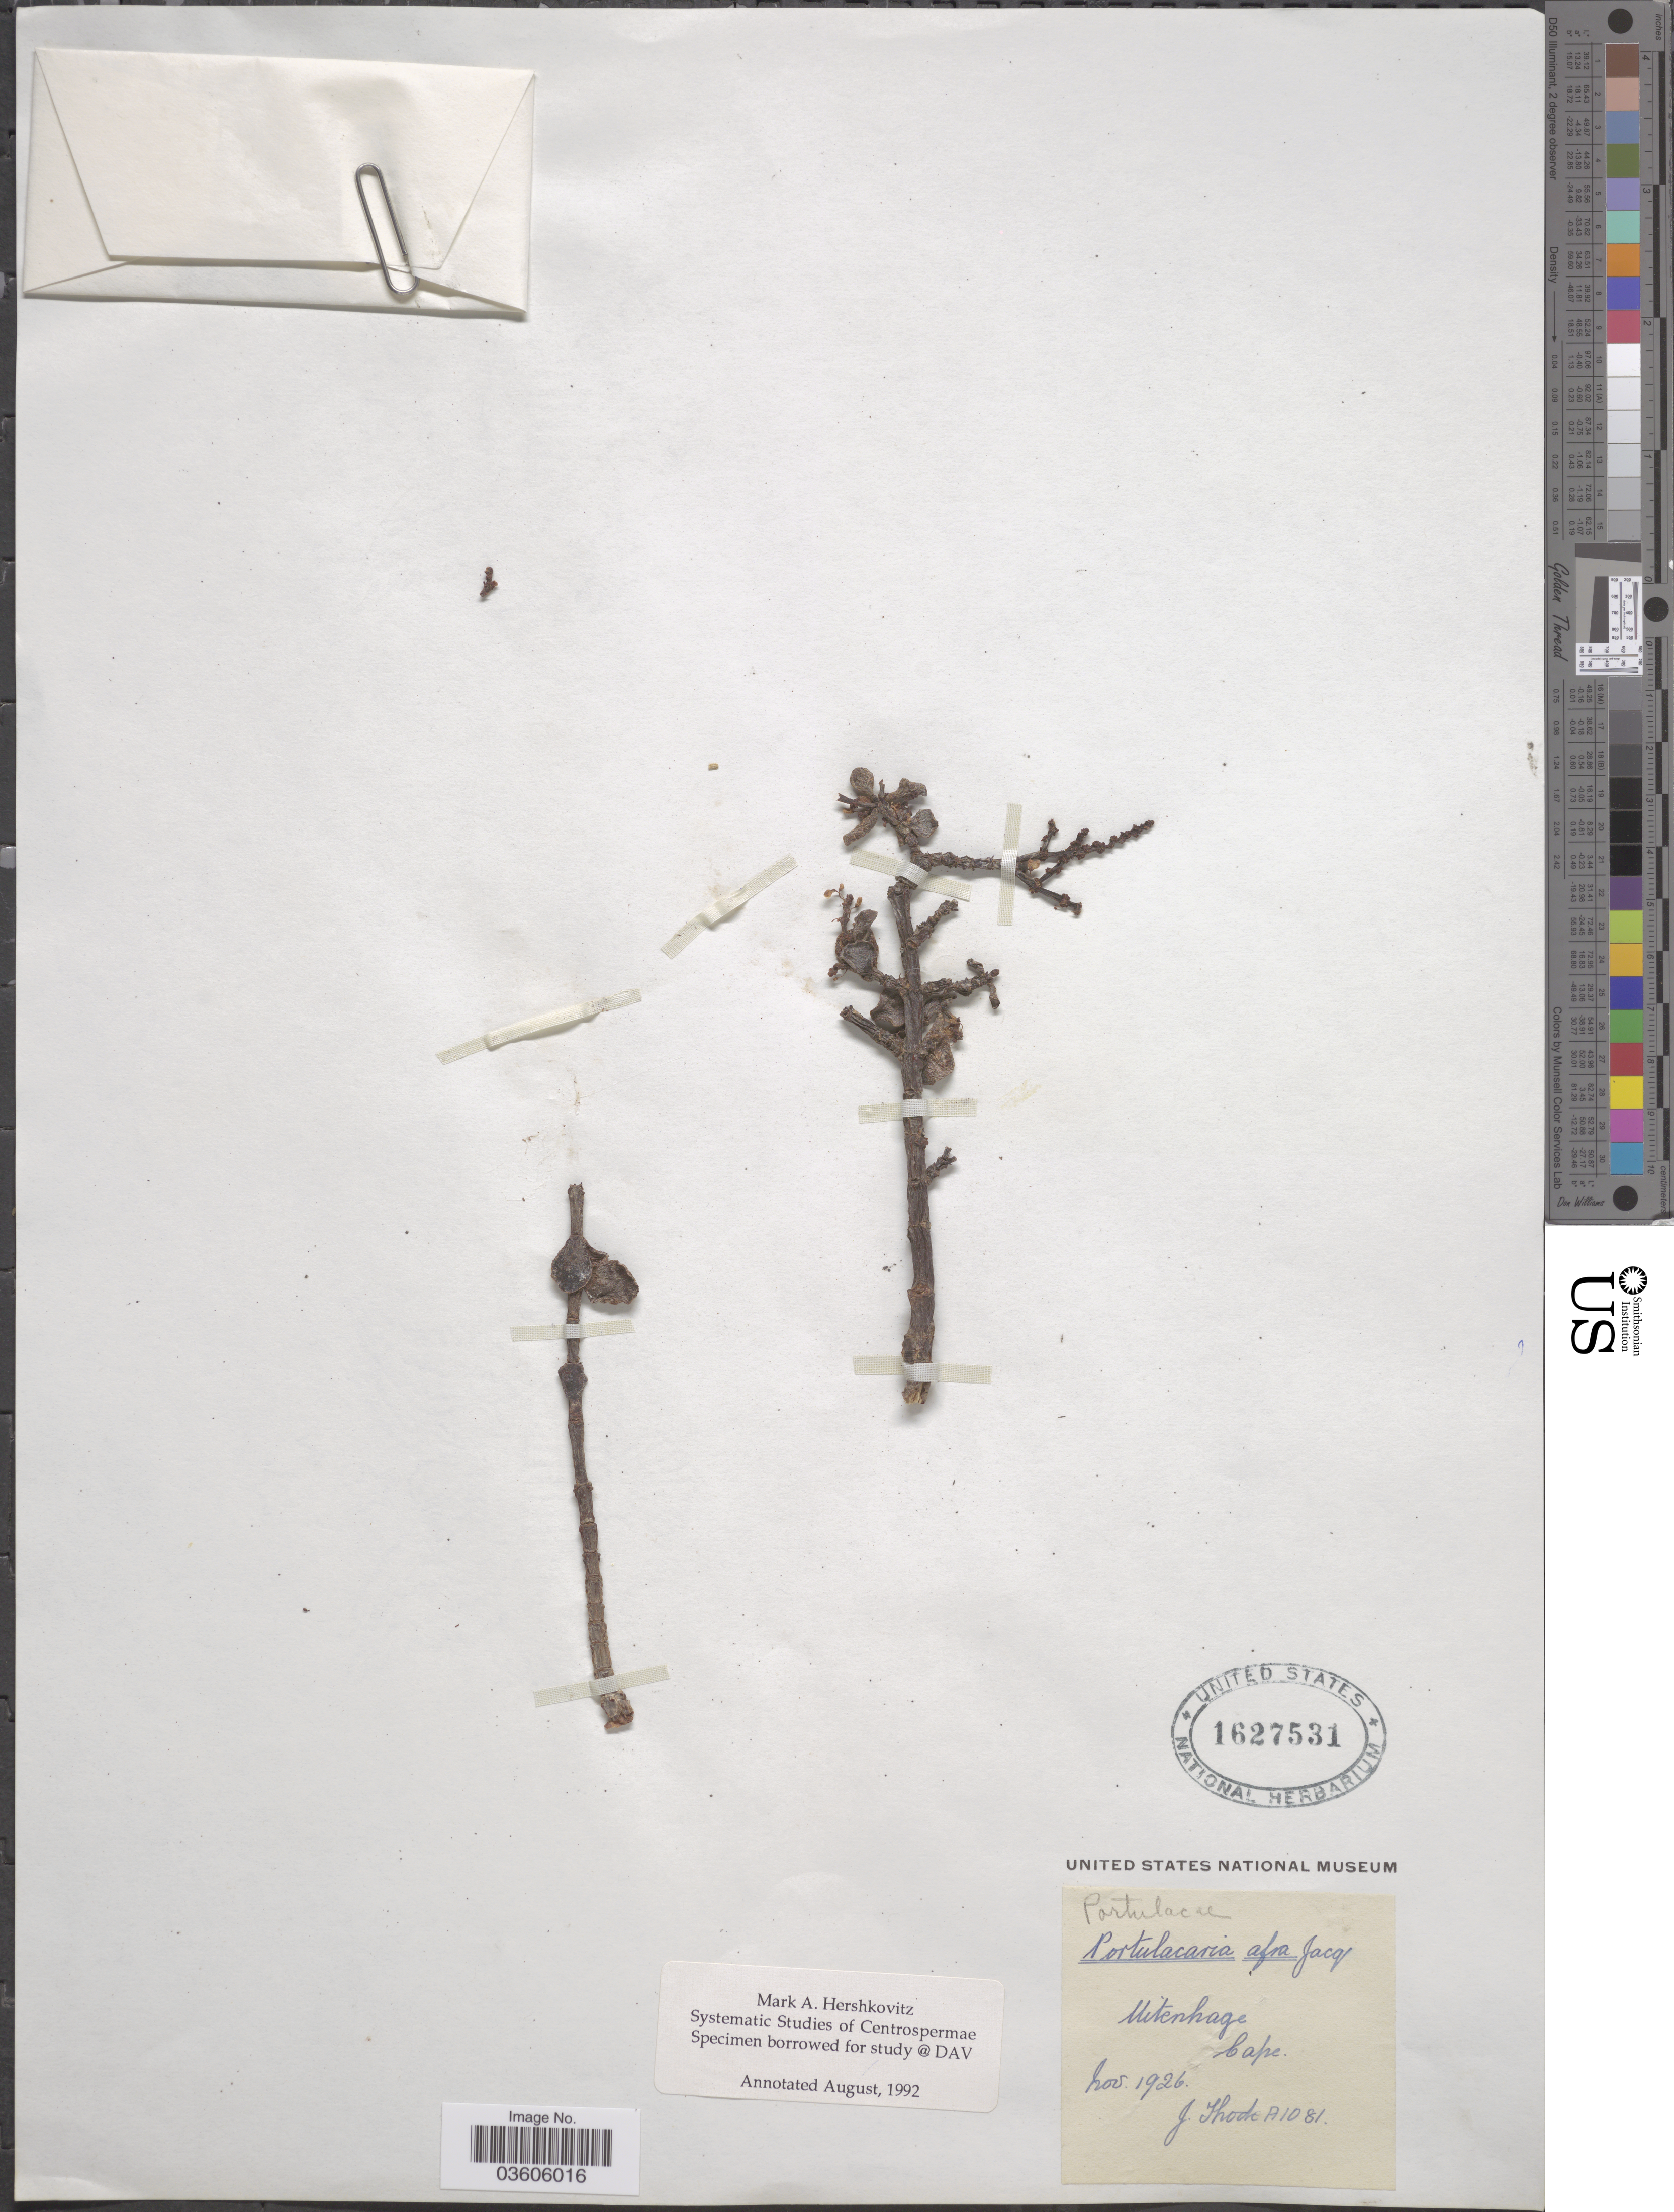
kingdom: Plantae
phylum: Tracheophyta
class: Magnoliopsida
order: Caryophyllales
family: Didiereaceae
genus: Portulacaria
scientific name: Portulacaria afra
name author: Jacq.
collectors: J. Thode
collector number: A1081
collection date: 1926-11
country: South Africa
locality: Uitenhage Cape.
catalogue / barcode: US 1627531